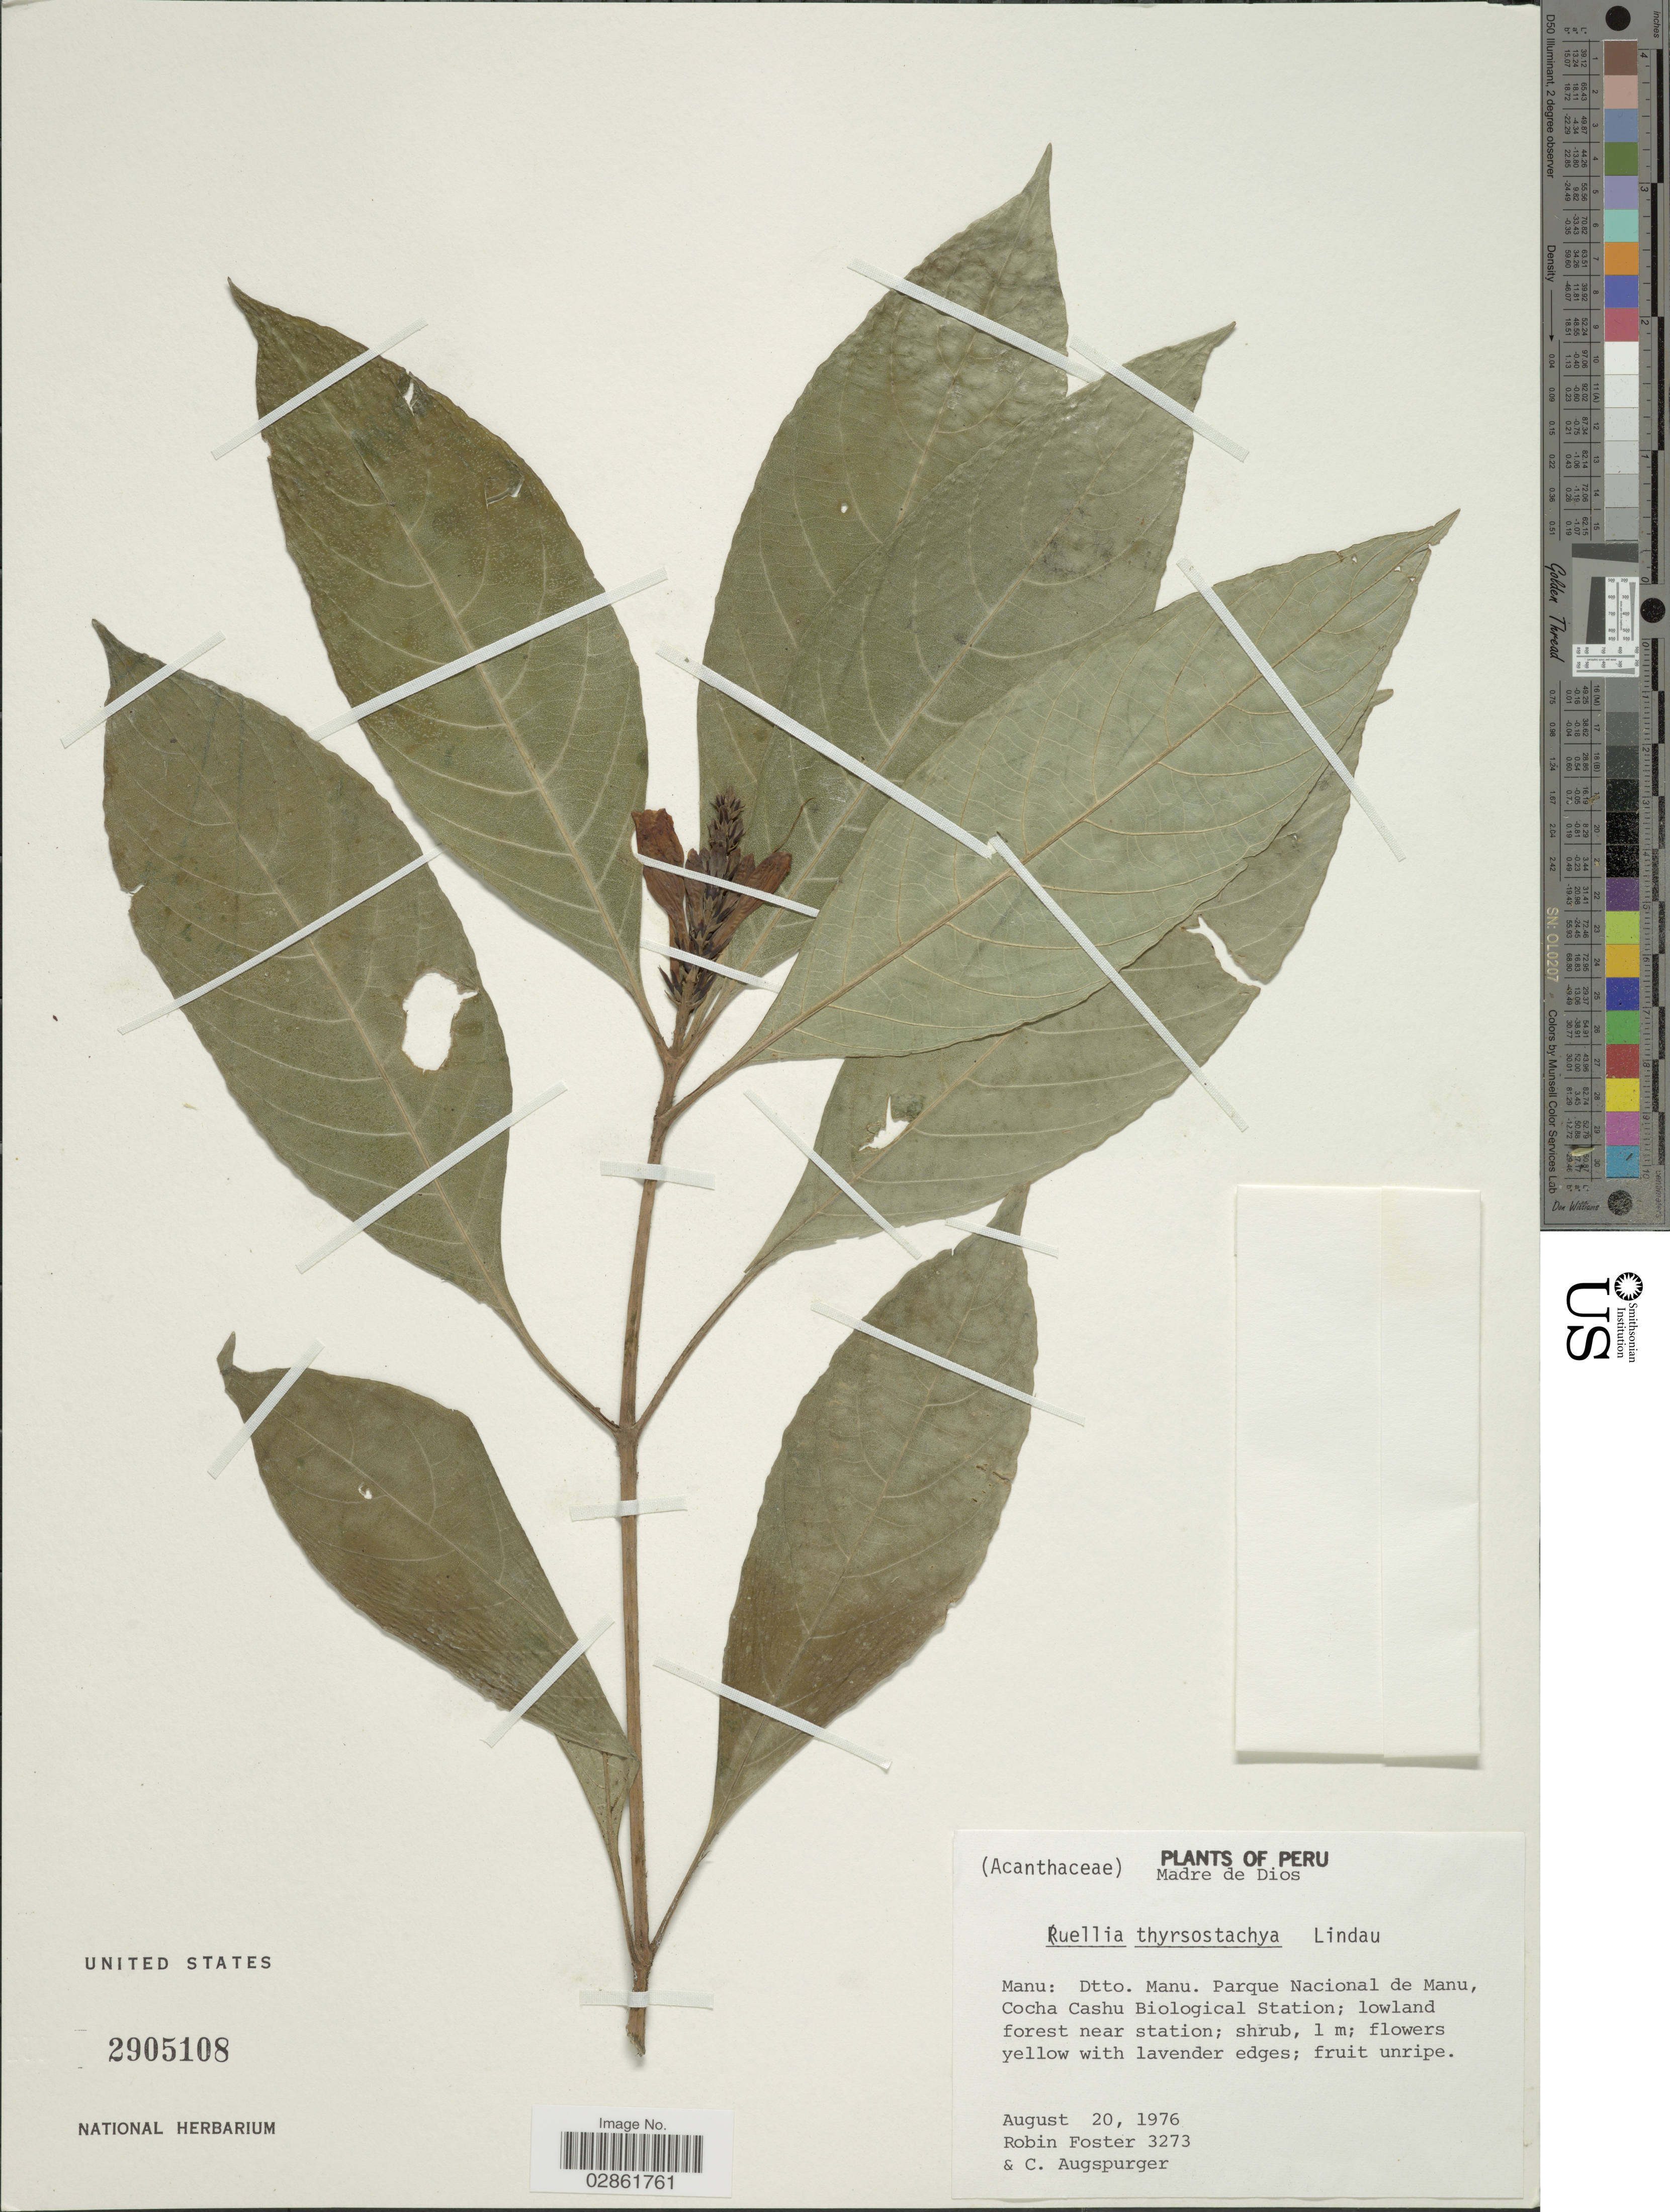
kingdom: Plantae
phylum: Tracheophyta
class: Magnoliopsida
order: Lamiales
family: Acanthaceae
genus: Ruellia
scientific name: Ruellia proxima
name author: Lindau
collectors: R. B. Foster & C. Augspurger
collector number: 3273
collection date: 1976-08-20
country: Peru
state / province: Madre de Dios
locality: Mau: Dtto. Manu. Parque Nacional de Manu, Cocha Cashu Biological Station.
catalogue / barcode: US 2905108